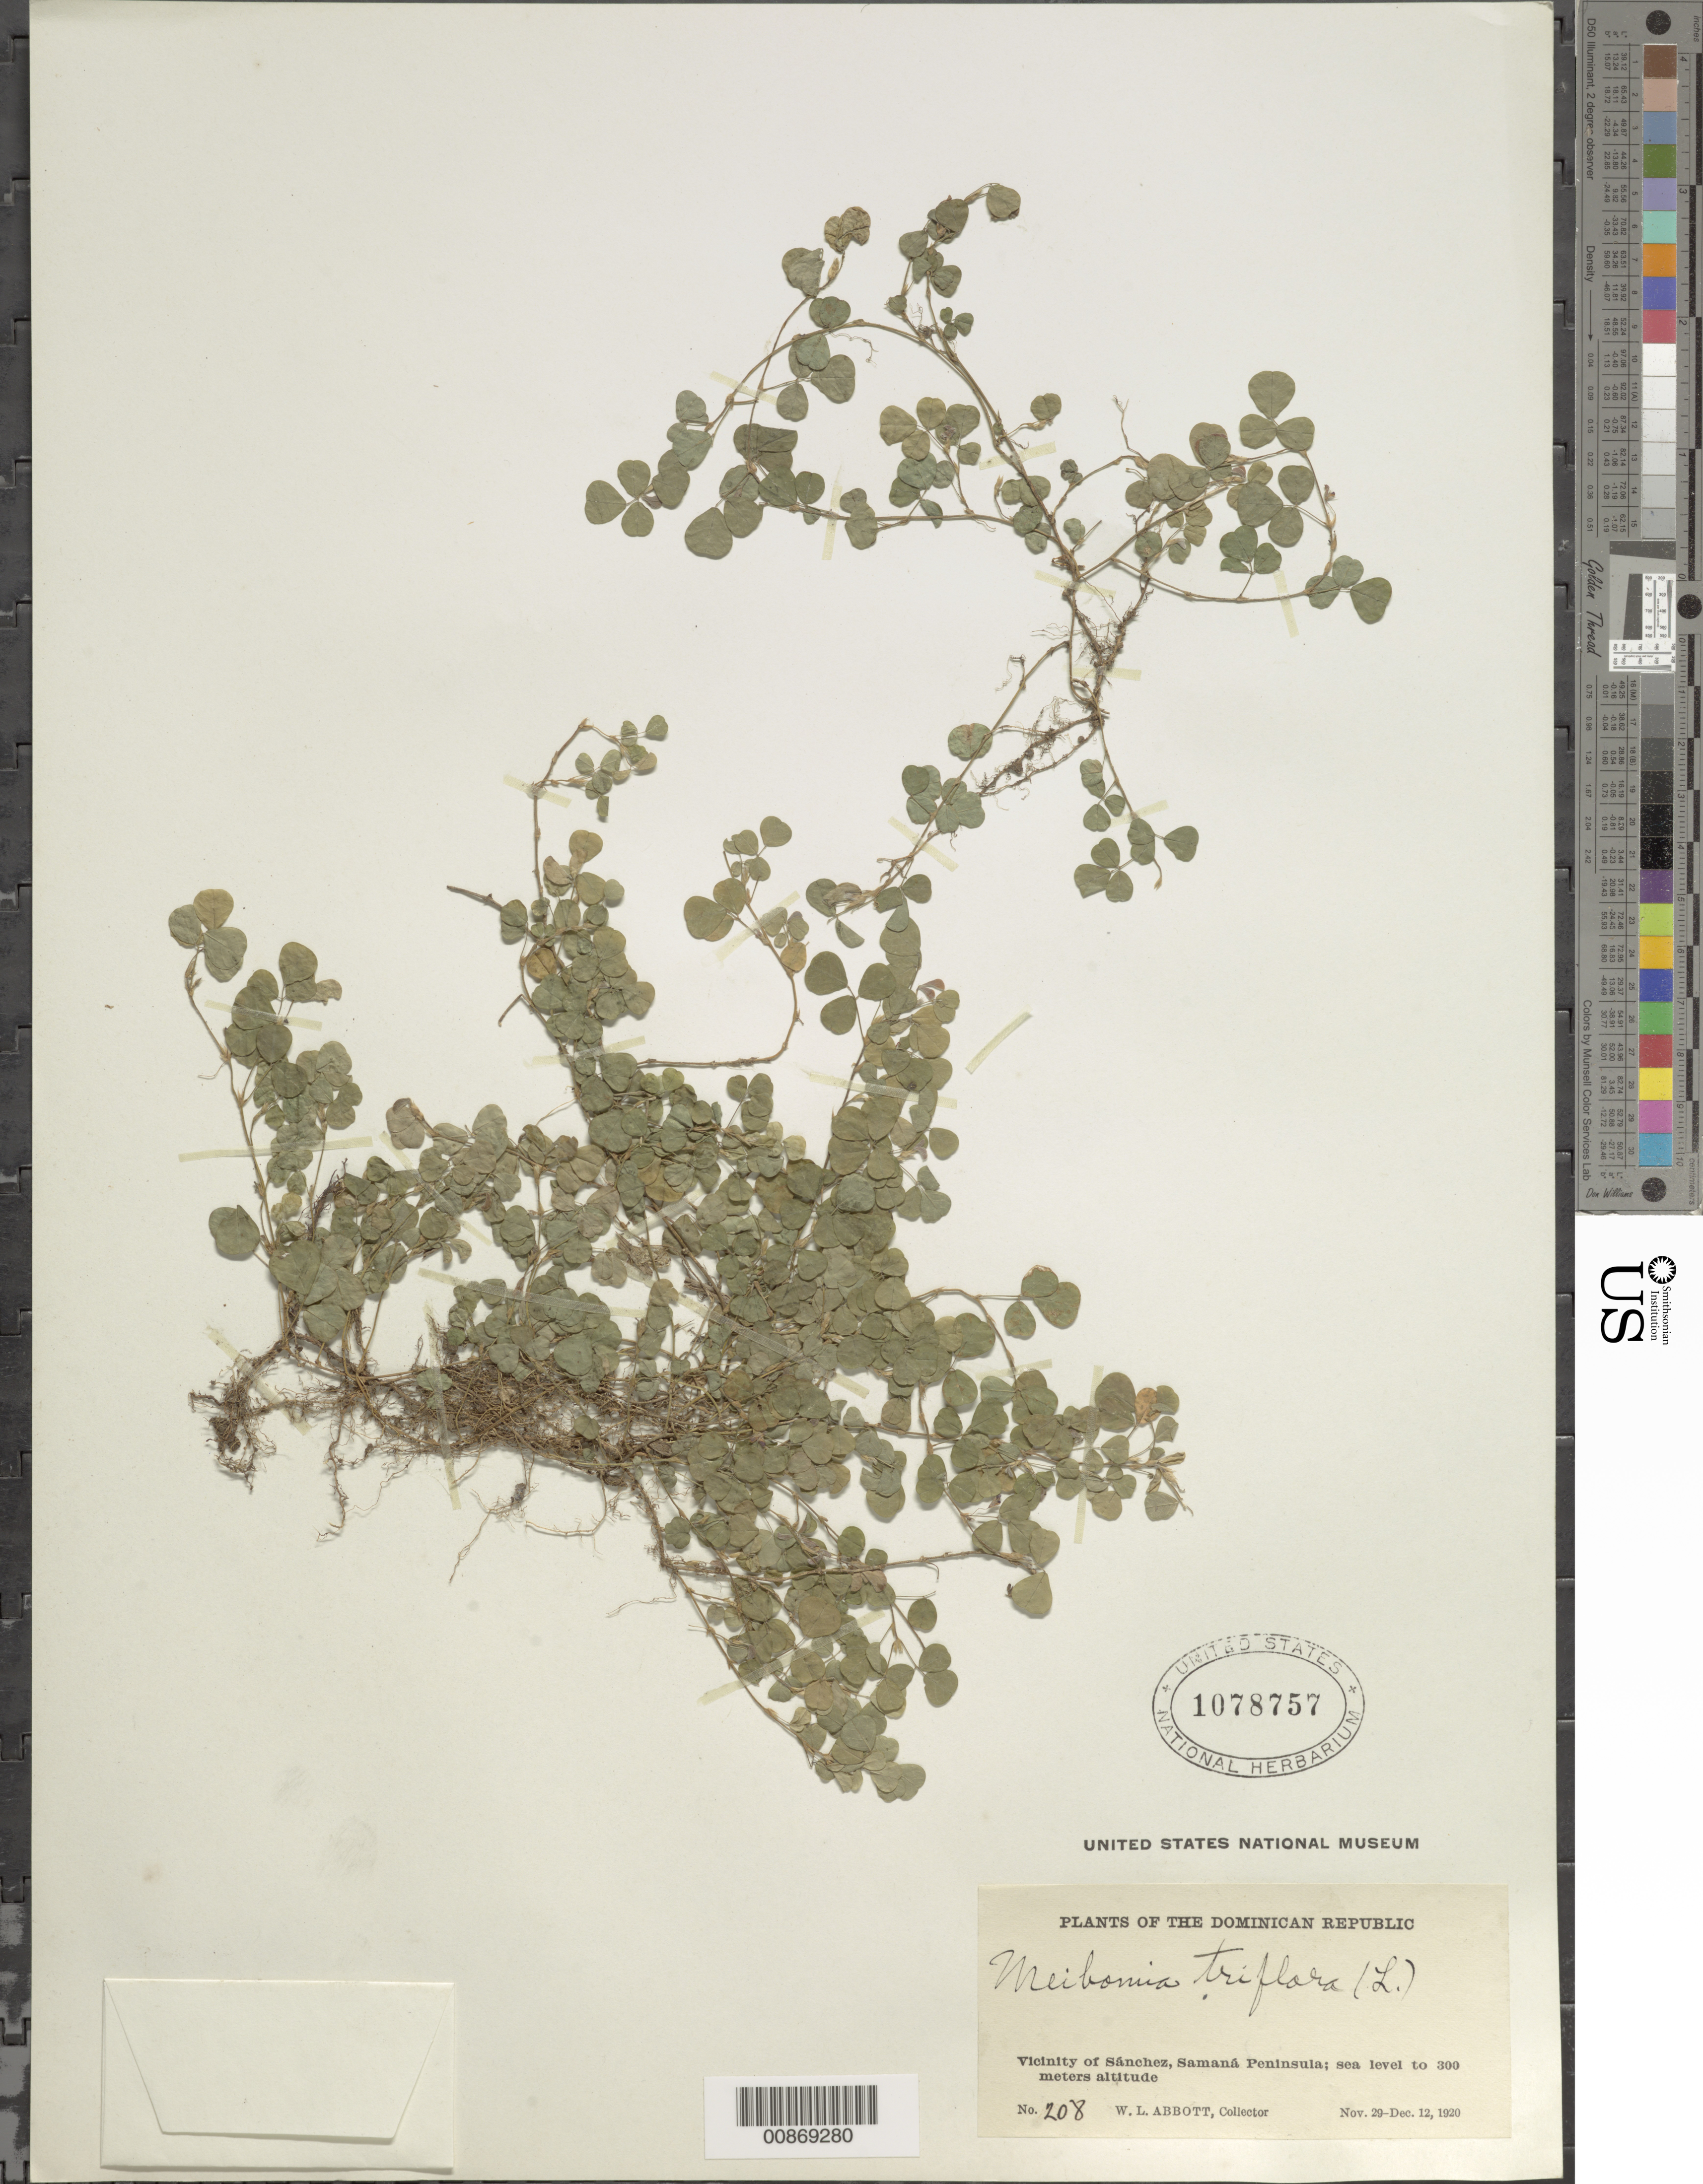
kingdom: Plantae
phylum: Tracheophyta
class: Magnoliopsida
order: Fabales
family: Fabaceae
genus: Grona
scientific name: Grona triflora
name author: (L.) H. Ohashi & K. Ohashi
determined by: Strong, Mark T., (BOT), Smithsonian Institution - National Museum of Natural History (UNITED STATES)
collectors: W. L. Abbott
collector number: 208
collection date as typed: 29 Nov 1920 to 12 Dec 1920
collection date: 1920-11-29/1920-12-12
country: Dominican Republic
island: Hispaniola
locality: Vicinity of Sánchez, Samaná Peninsula.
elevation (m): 0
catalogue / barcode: US 1078757